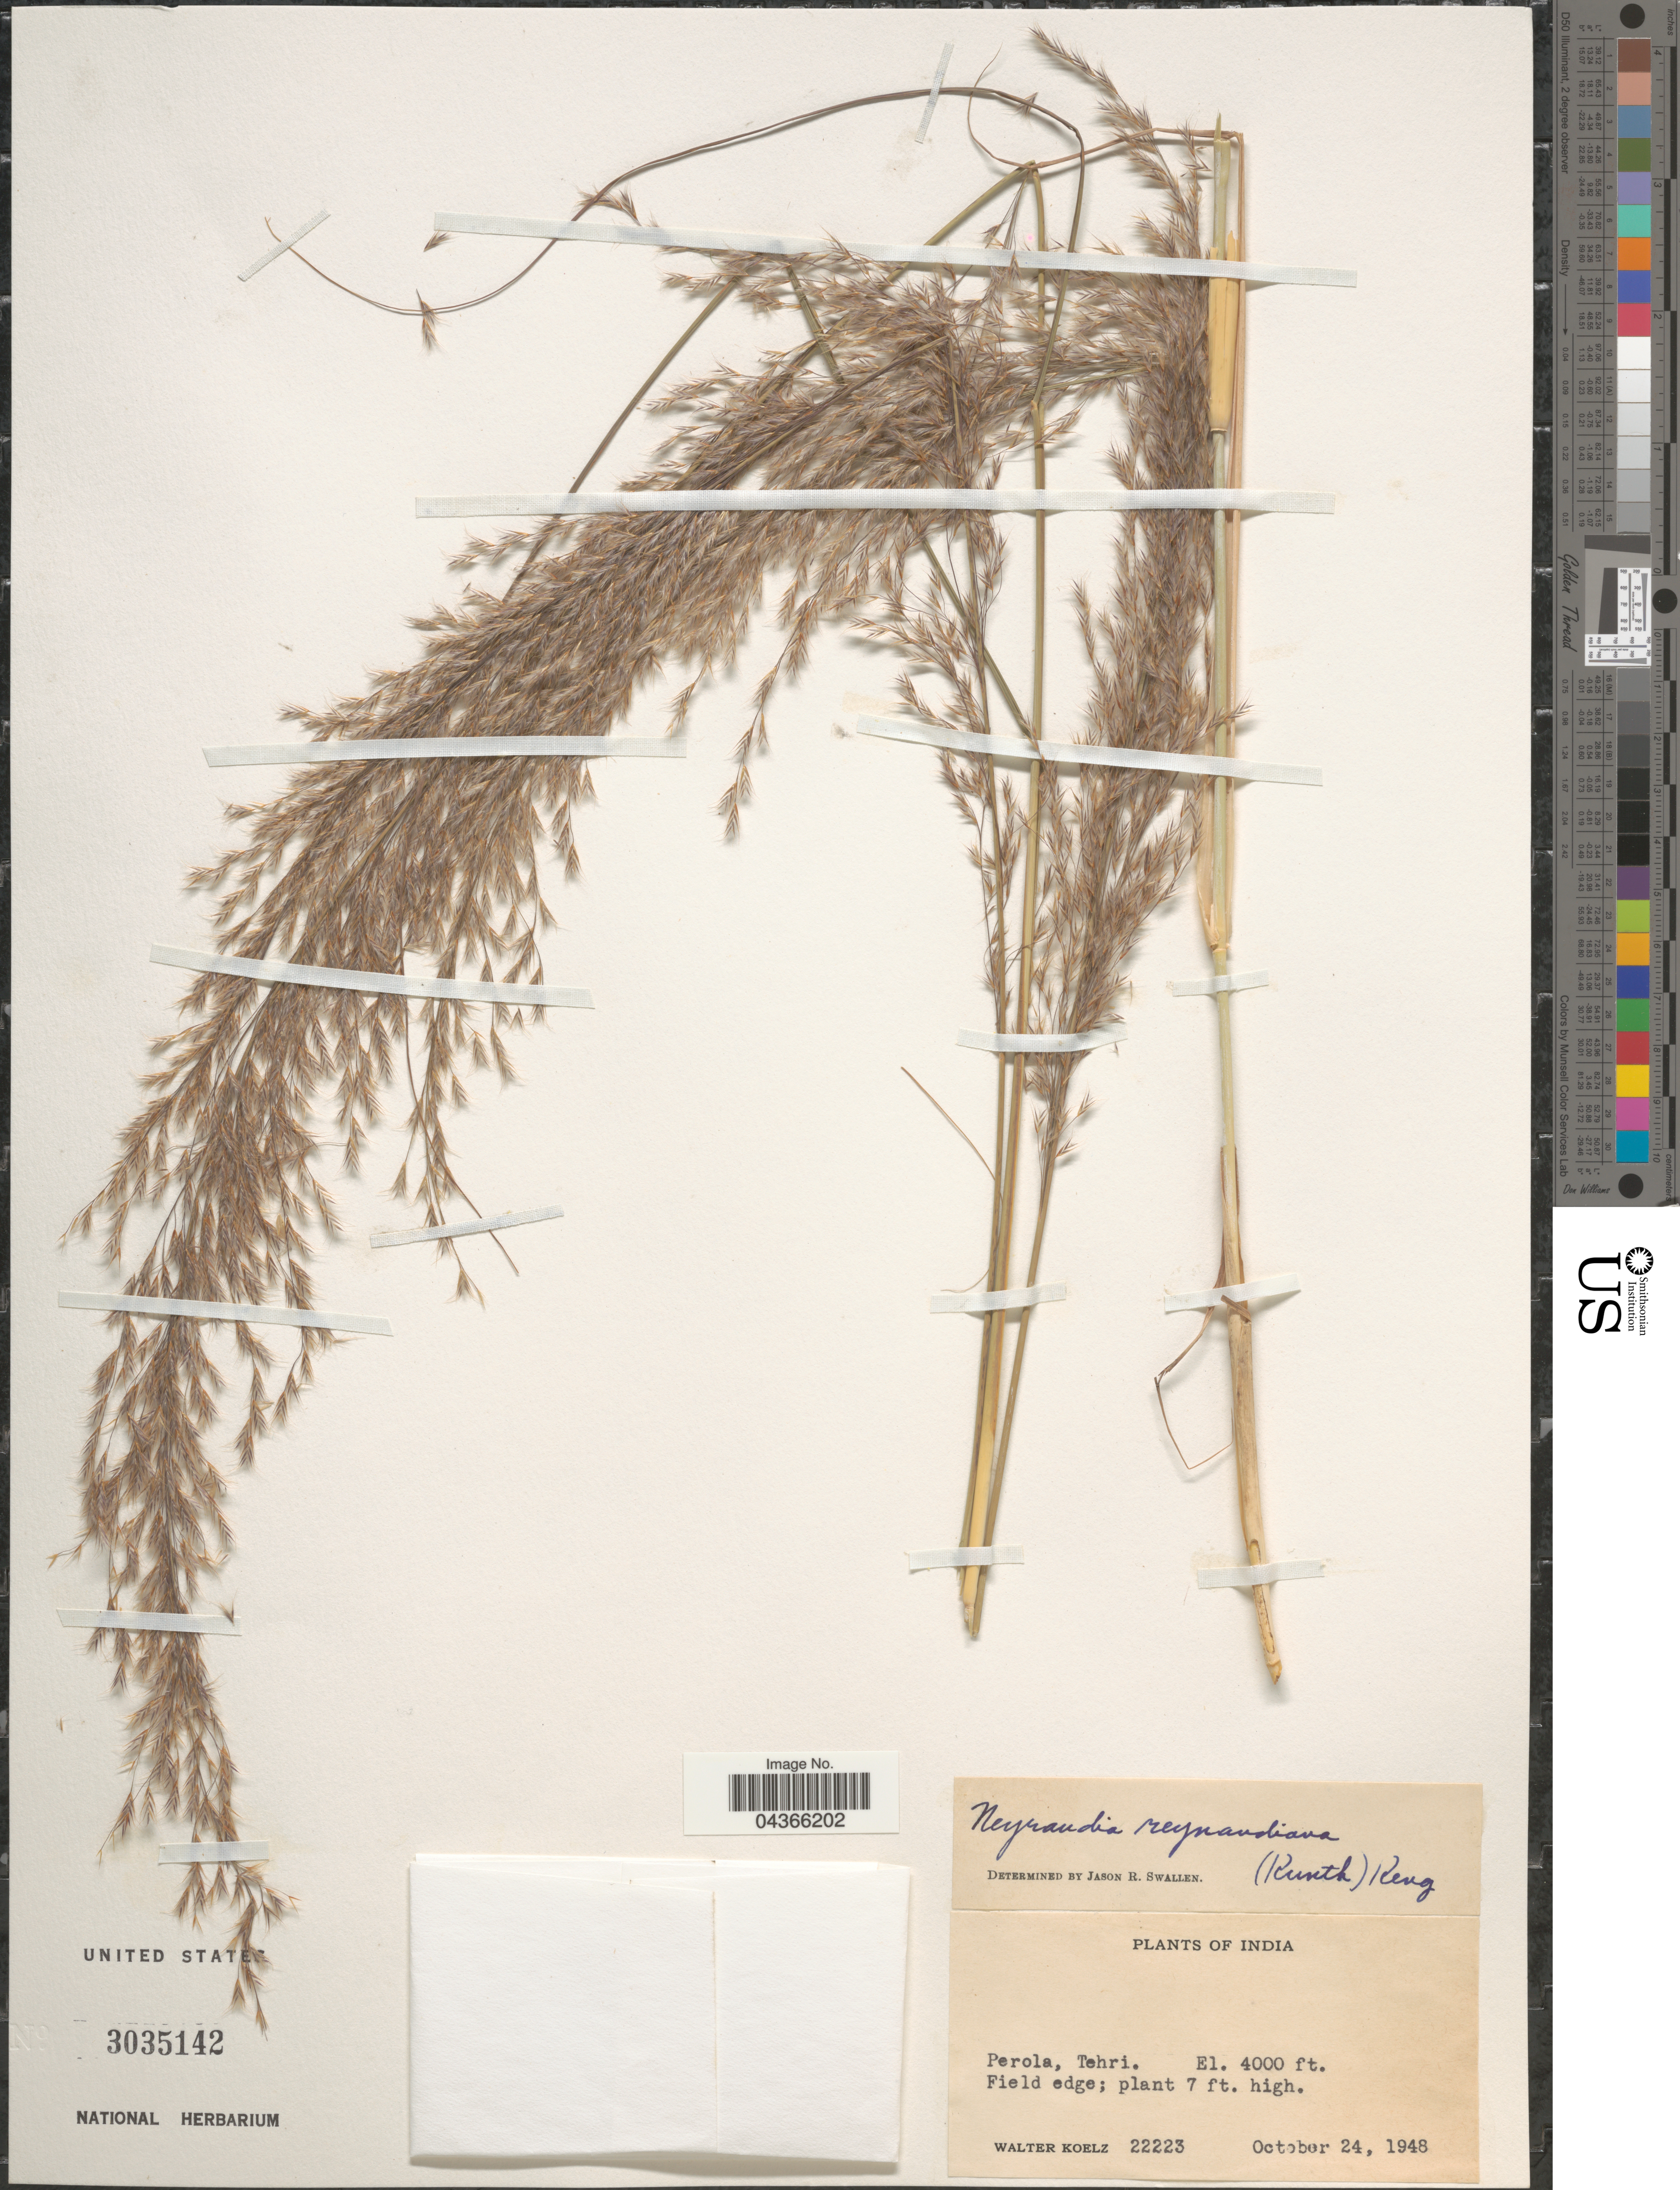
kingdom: Plantae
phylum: Tracheophyta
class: Liliopsida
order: Poales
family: Poaceae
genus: Neyraudia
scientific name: Neyraudia reynaudiana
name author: (Kunth) Keng ex Hitchc.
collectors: W. N. Koelz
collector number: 22223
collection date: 1948-10-24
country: India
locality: Perola, Tehri.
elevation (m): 1219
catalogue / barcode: US 3035142